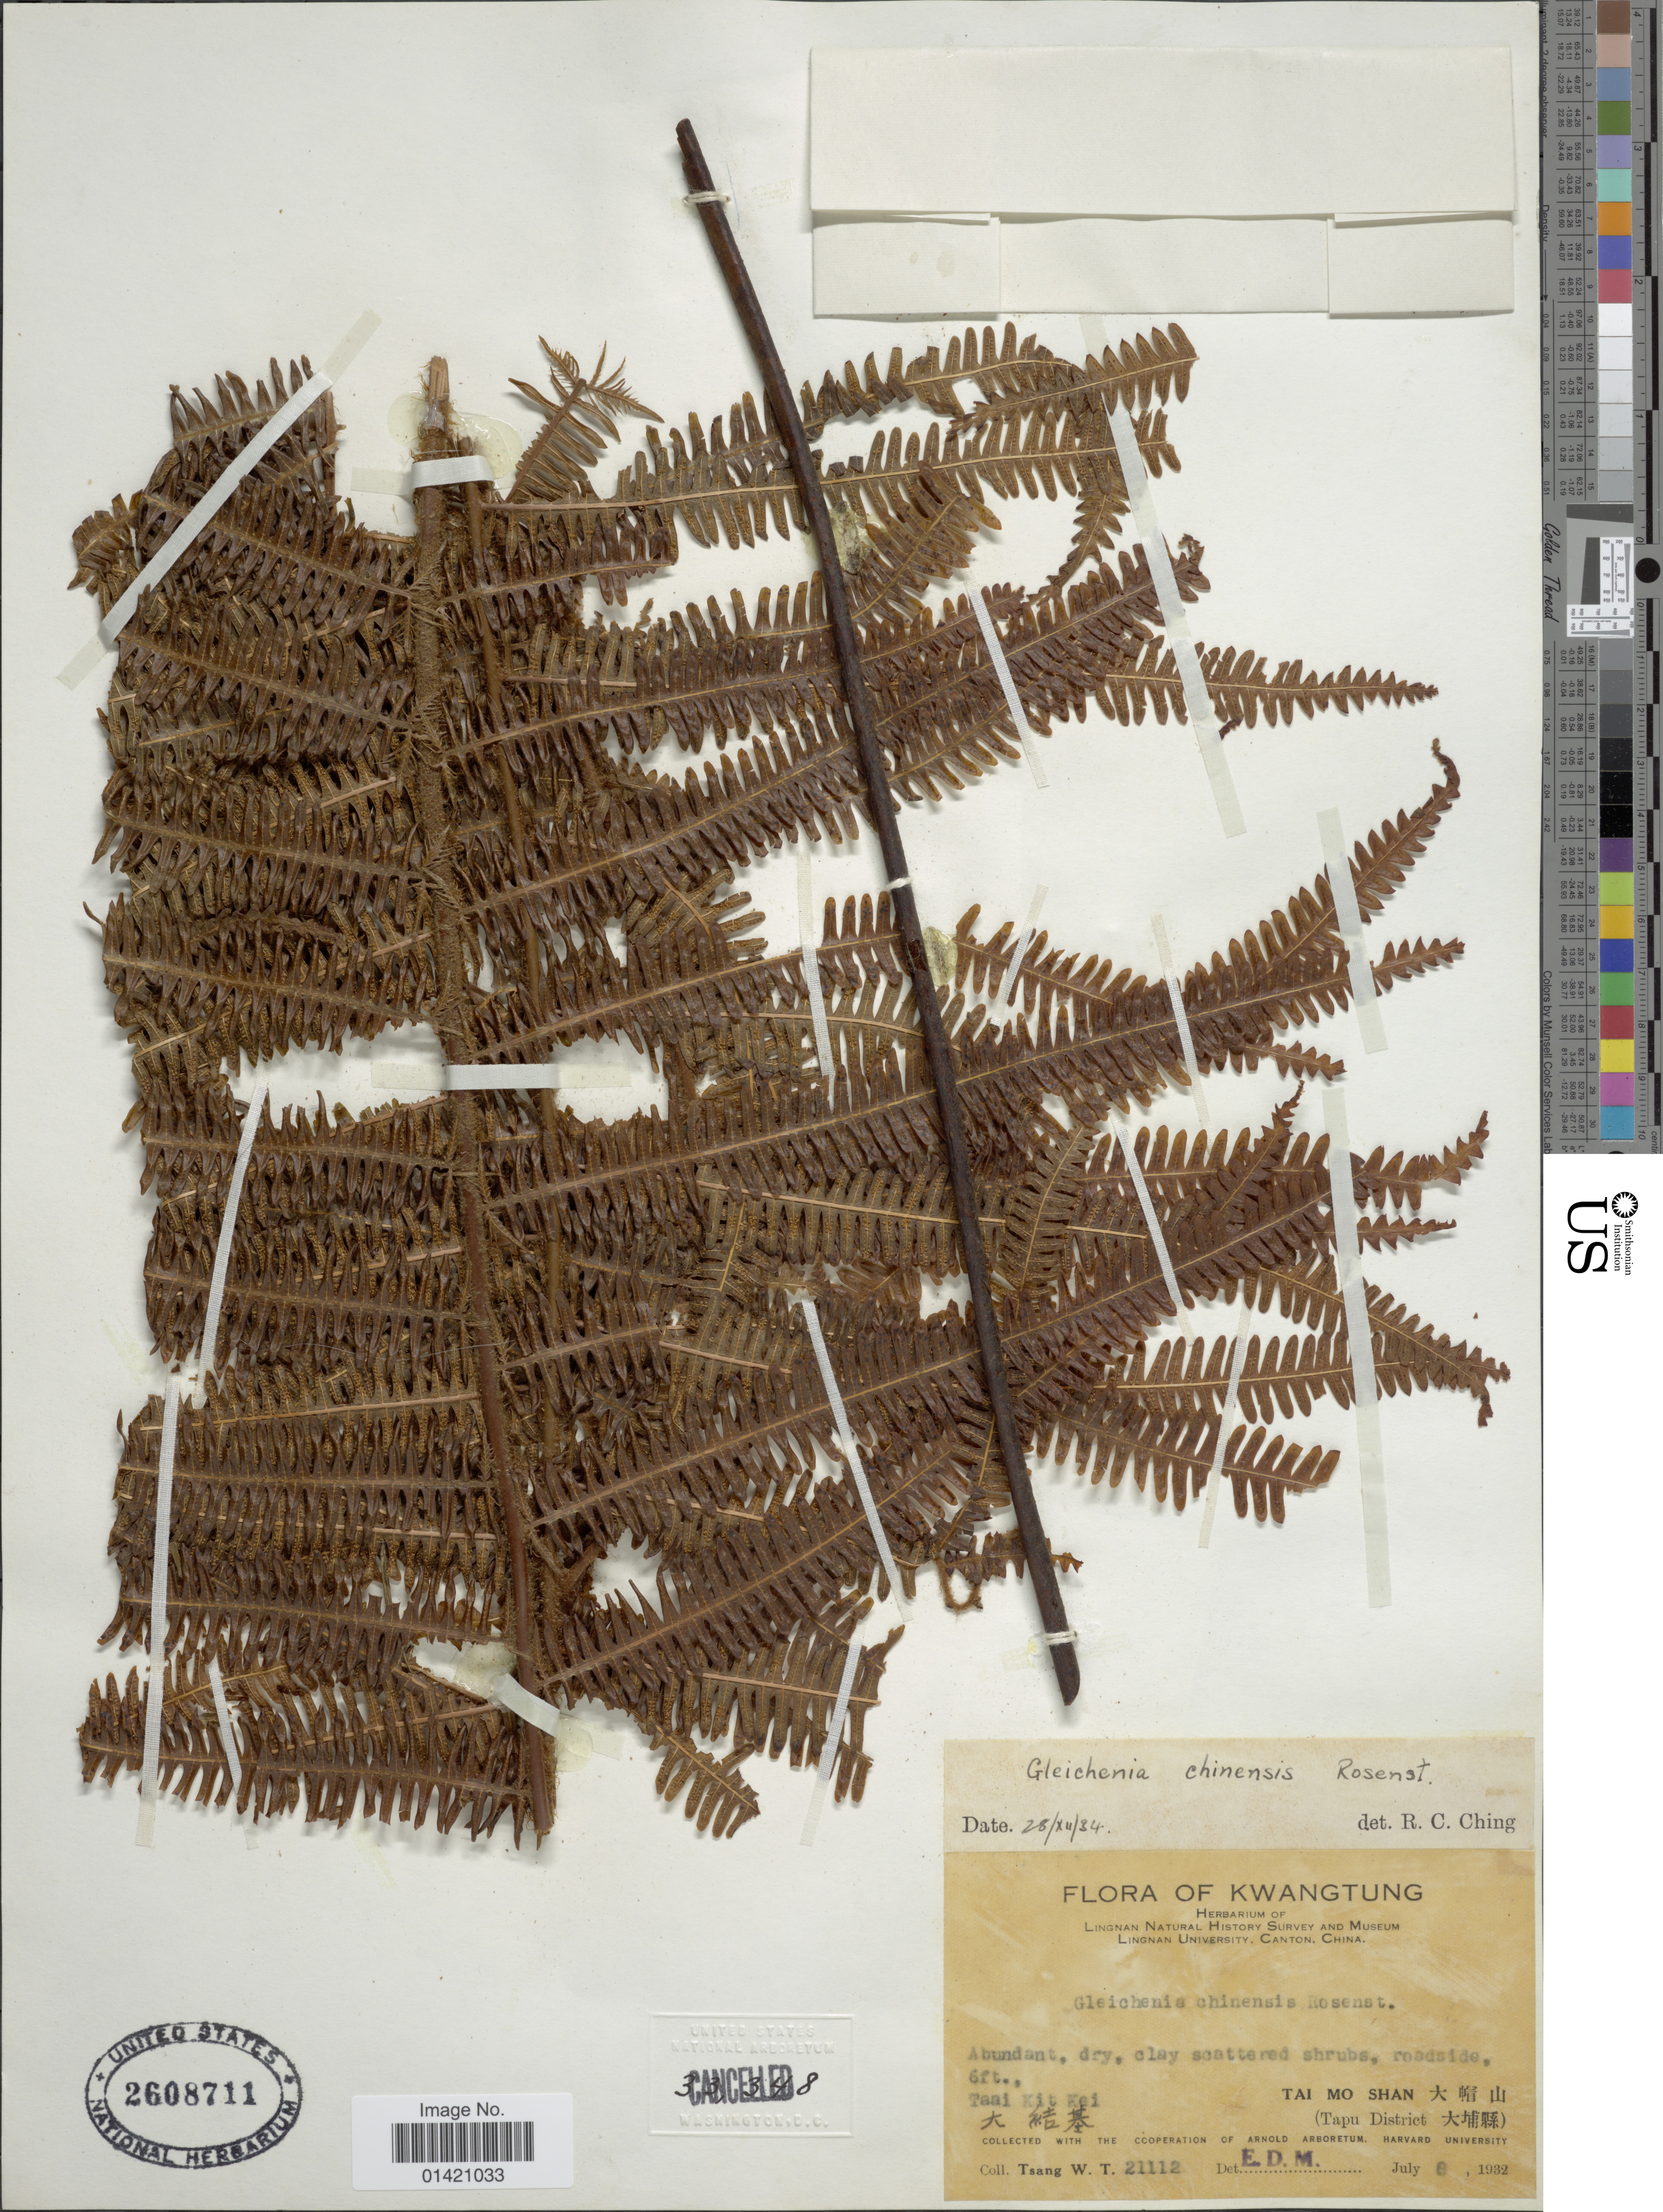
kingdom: Plantae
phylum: Tracheophyta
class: Polypodiopsida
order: Gleicheniales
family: Gleicheniaceae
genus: Diplopterygium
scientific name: Diplopterygium chinense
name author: (Rosenst.) De Vol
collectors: W. T. Tsang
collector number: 21112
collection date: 1932-07-08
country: China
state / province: Guangdong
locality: Taii Kit Kei. Tai Mo Shan. Tapu District. Kwangtung.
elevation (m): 2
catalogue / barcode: US 2608711